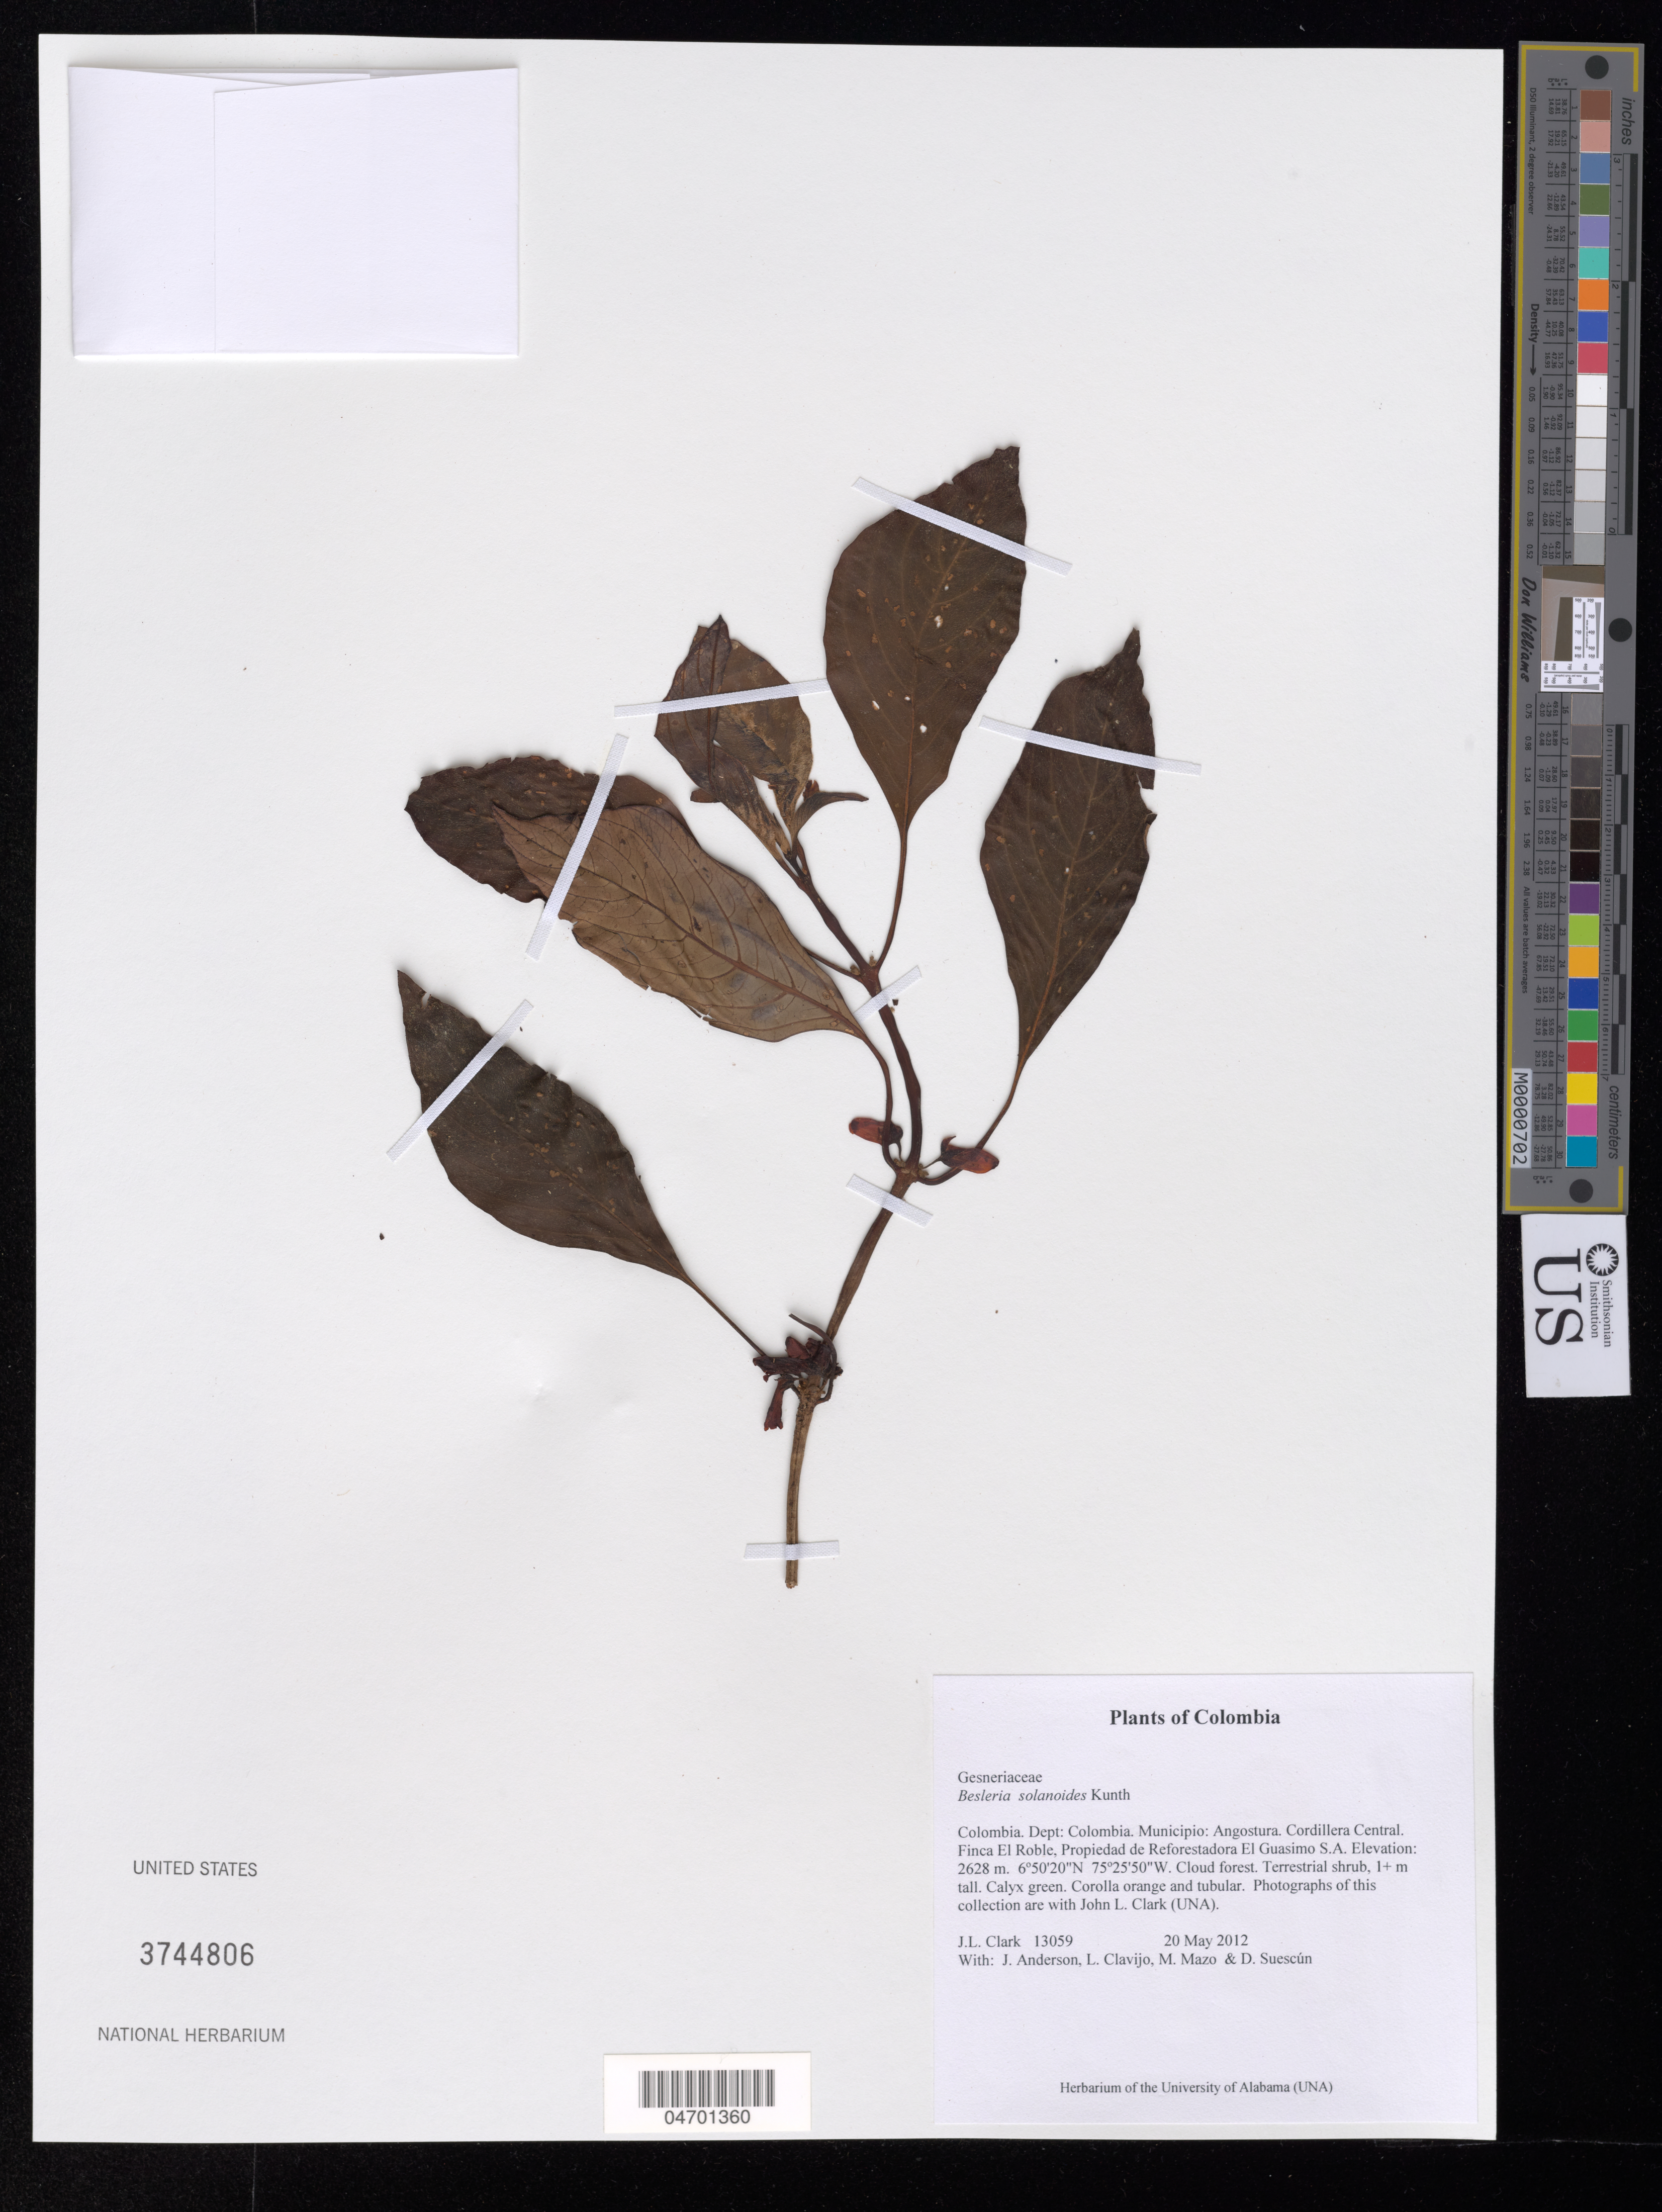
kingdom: Plantae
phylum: Tracheophyta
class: Magnoliopsida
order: Lamiales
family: Gesneriaceae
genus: Besleria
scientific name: Besleria solanoides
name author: Kunth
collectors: J. L. Clark, J. Anderson, L. Clavijo & M. Mazo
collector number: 13059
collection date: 2012-05-20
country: Colombia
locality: Dept: Colombia. Municipio: Angostura. Cordillera Central. Finca El Roble, Propiedad de Reforestadora El Guasimo S.A.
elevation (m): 2628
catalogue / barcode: US 3744806